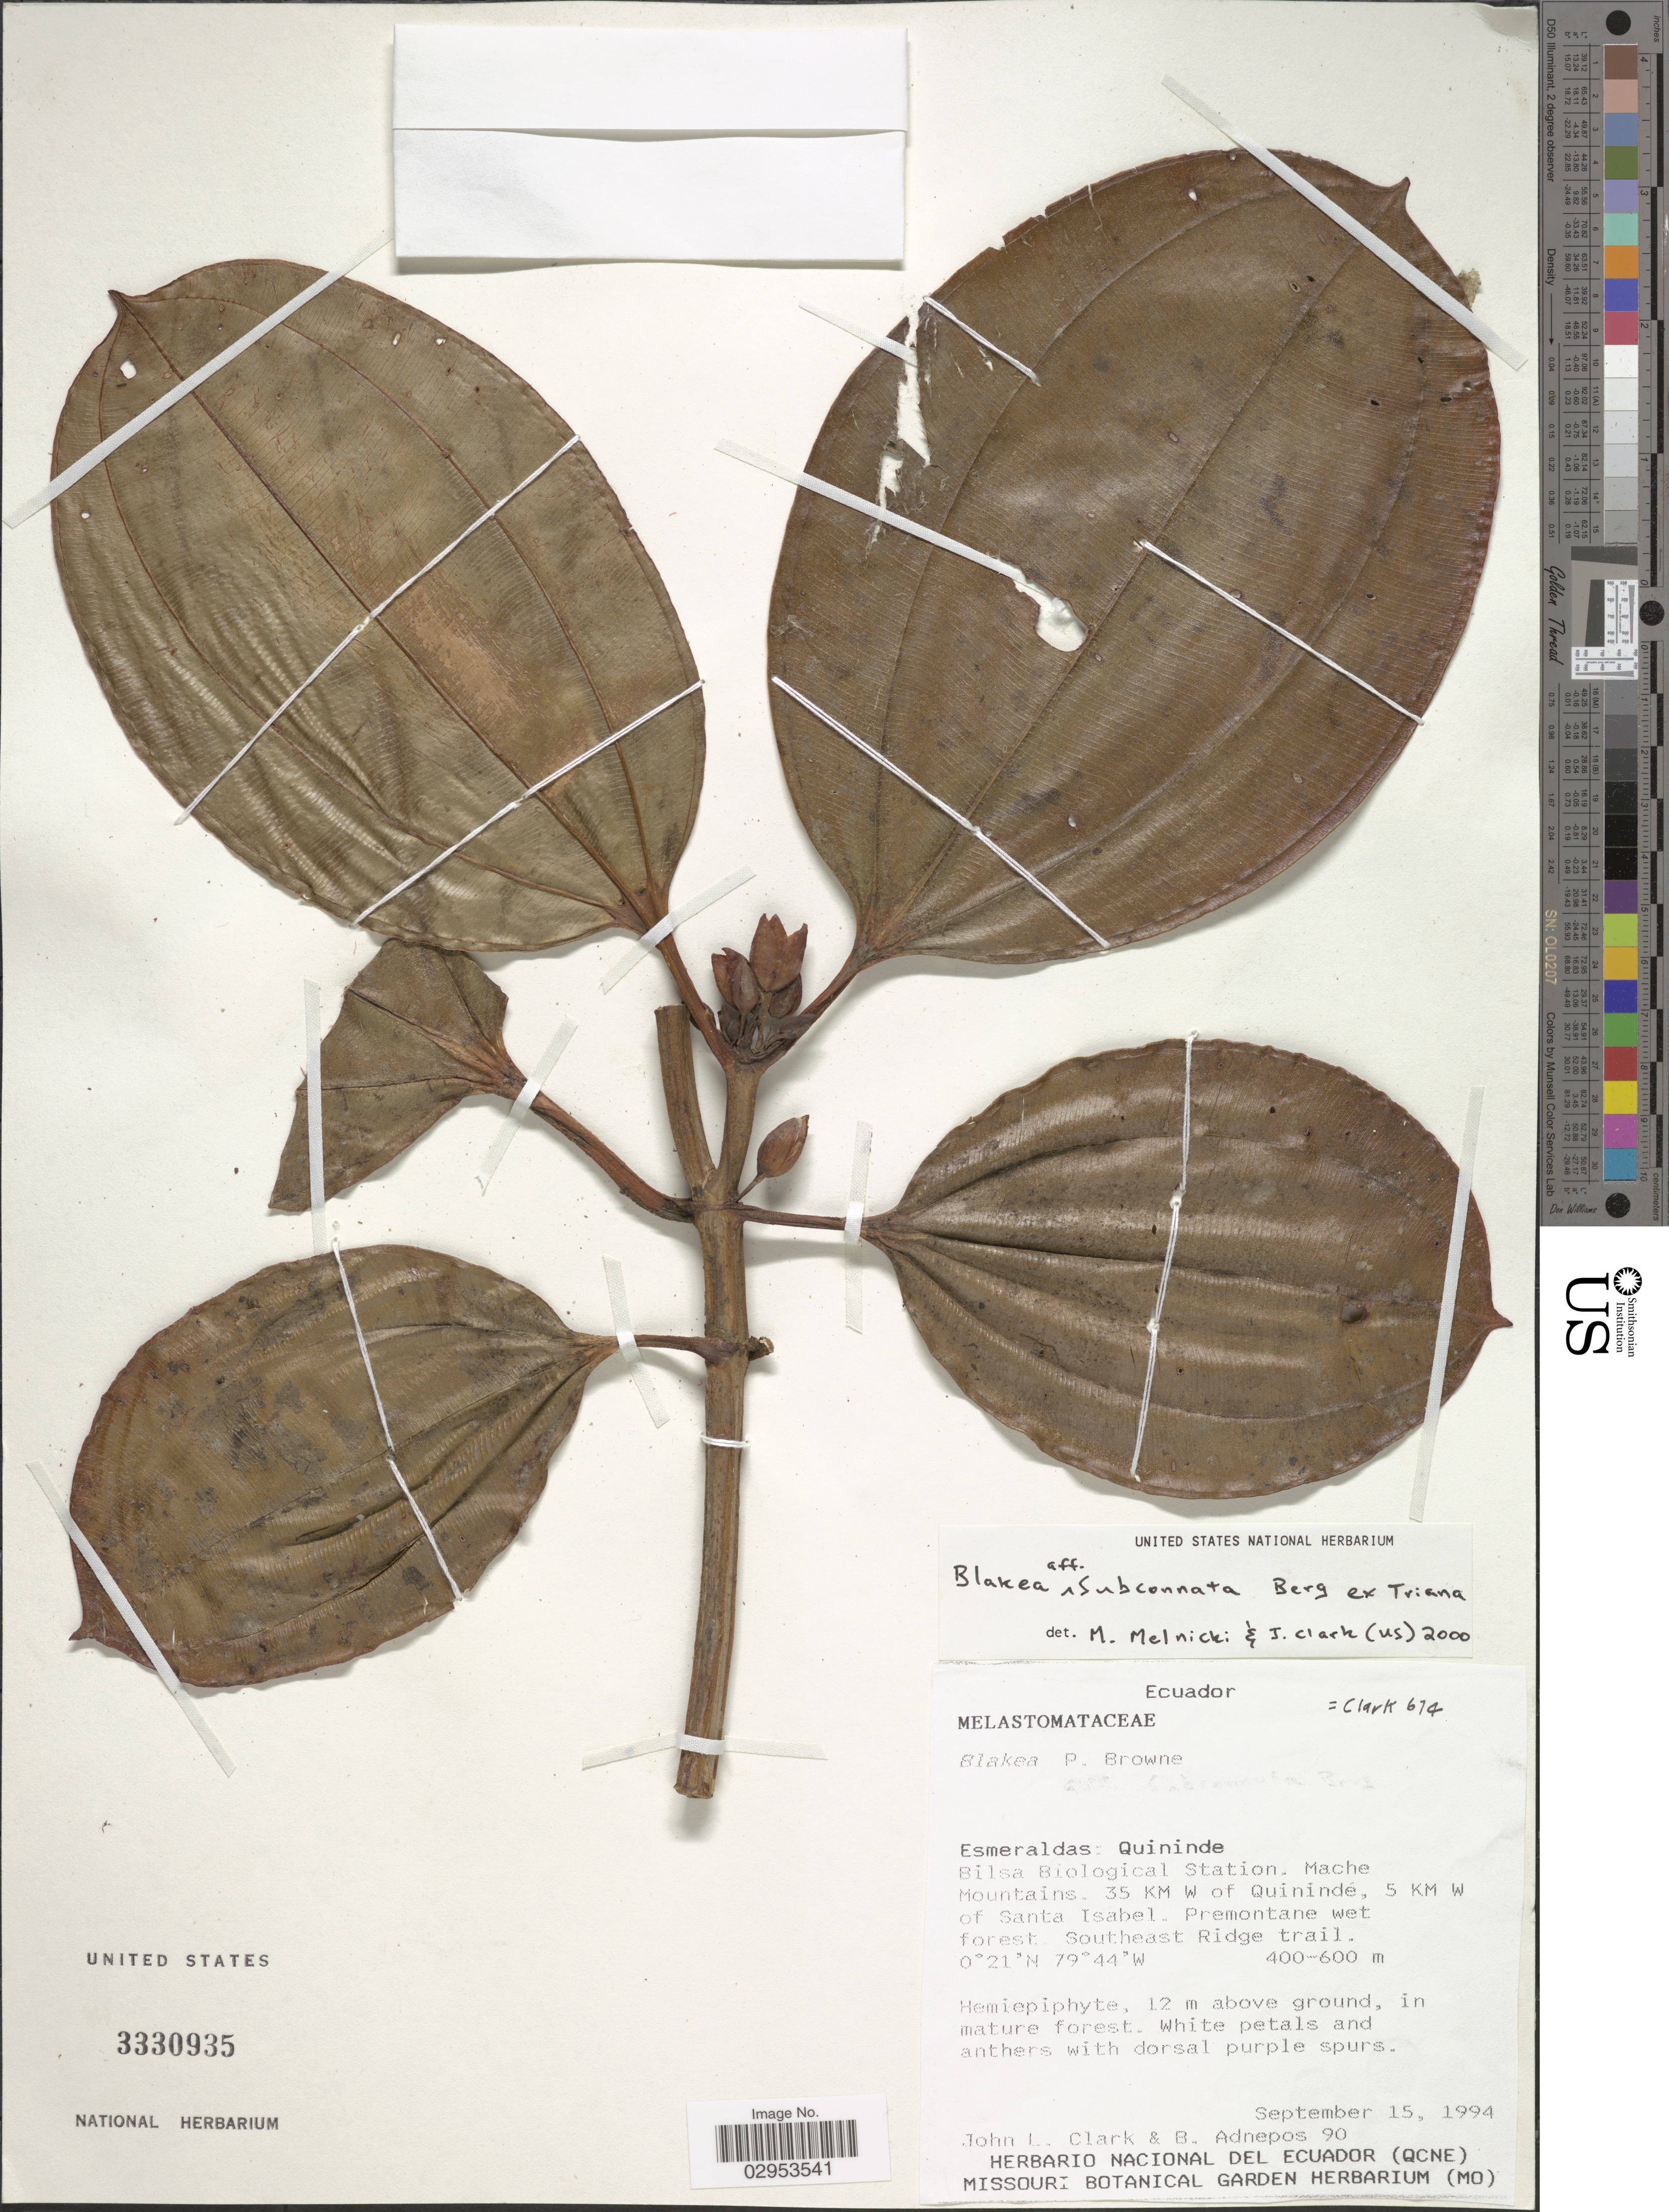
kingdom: Plantae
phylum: Tracheophyta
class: Magnoliopsida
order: Myrtales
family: Melastomataceae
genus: Blakea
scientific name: Blakea subconnata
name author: O. Berg ex Triana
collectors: J. L. Clark & B. Adnepos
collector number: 90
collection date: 1994-09-15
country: Ecuador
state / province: Esmeraldas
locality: Quininde. Bilsa Biological Station. Mache mountains, 35 KM W of Quinindé, 5 KM W of Santa Isabel. Southeast Ridge trail.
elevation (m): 400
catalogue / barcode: US 3330935